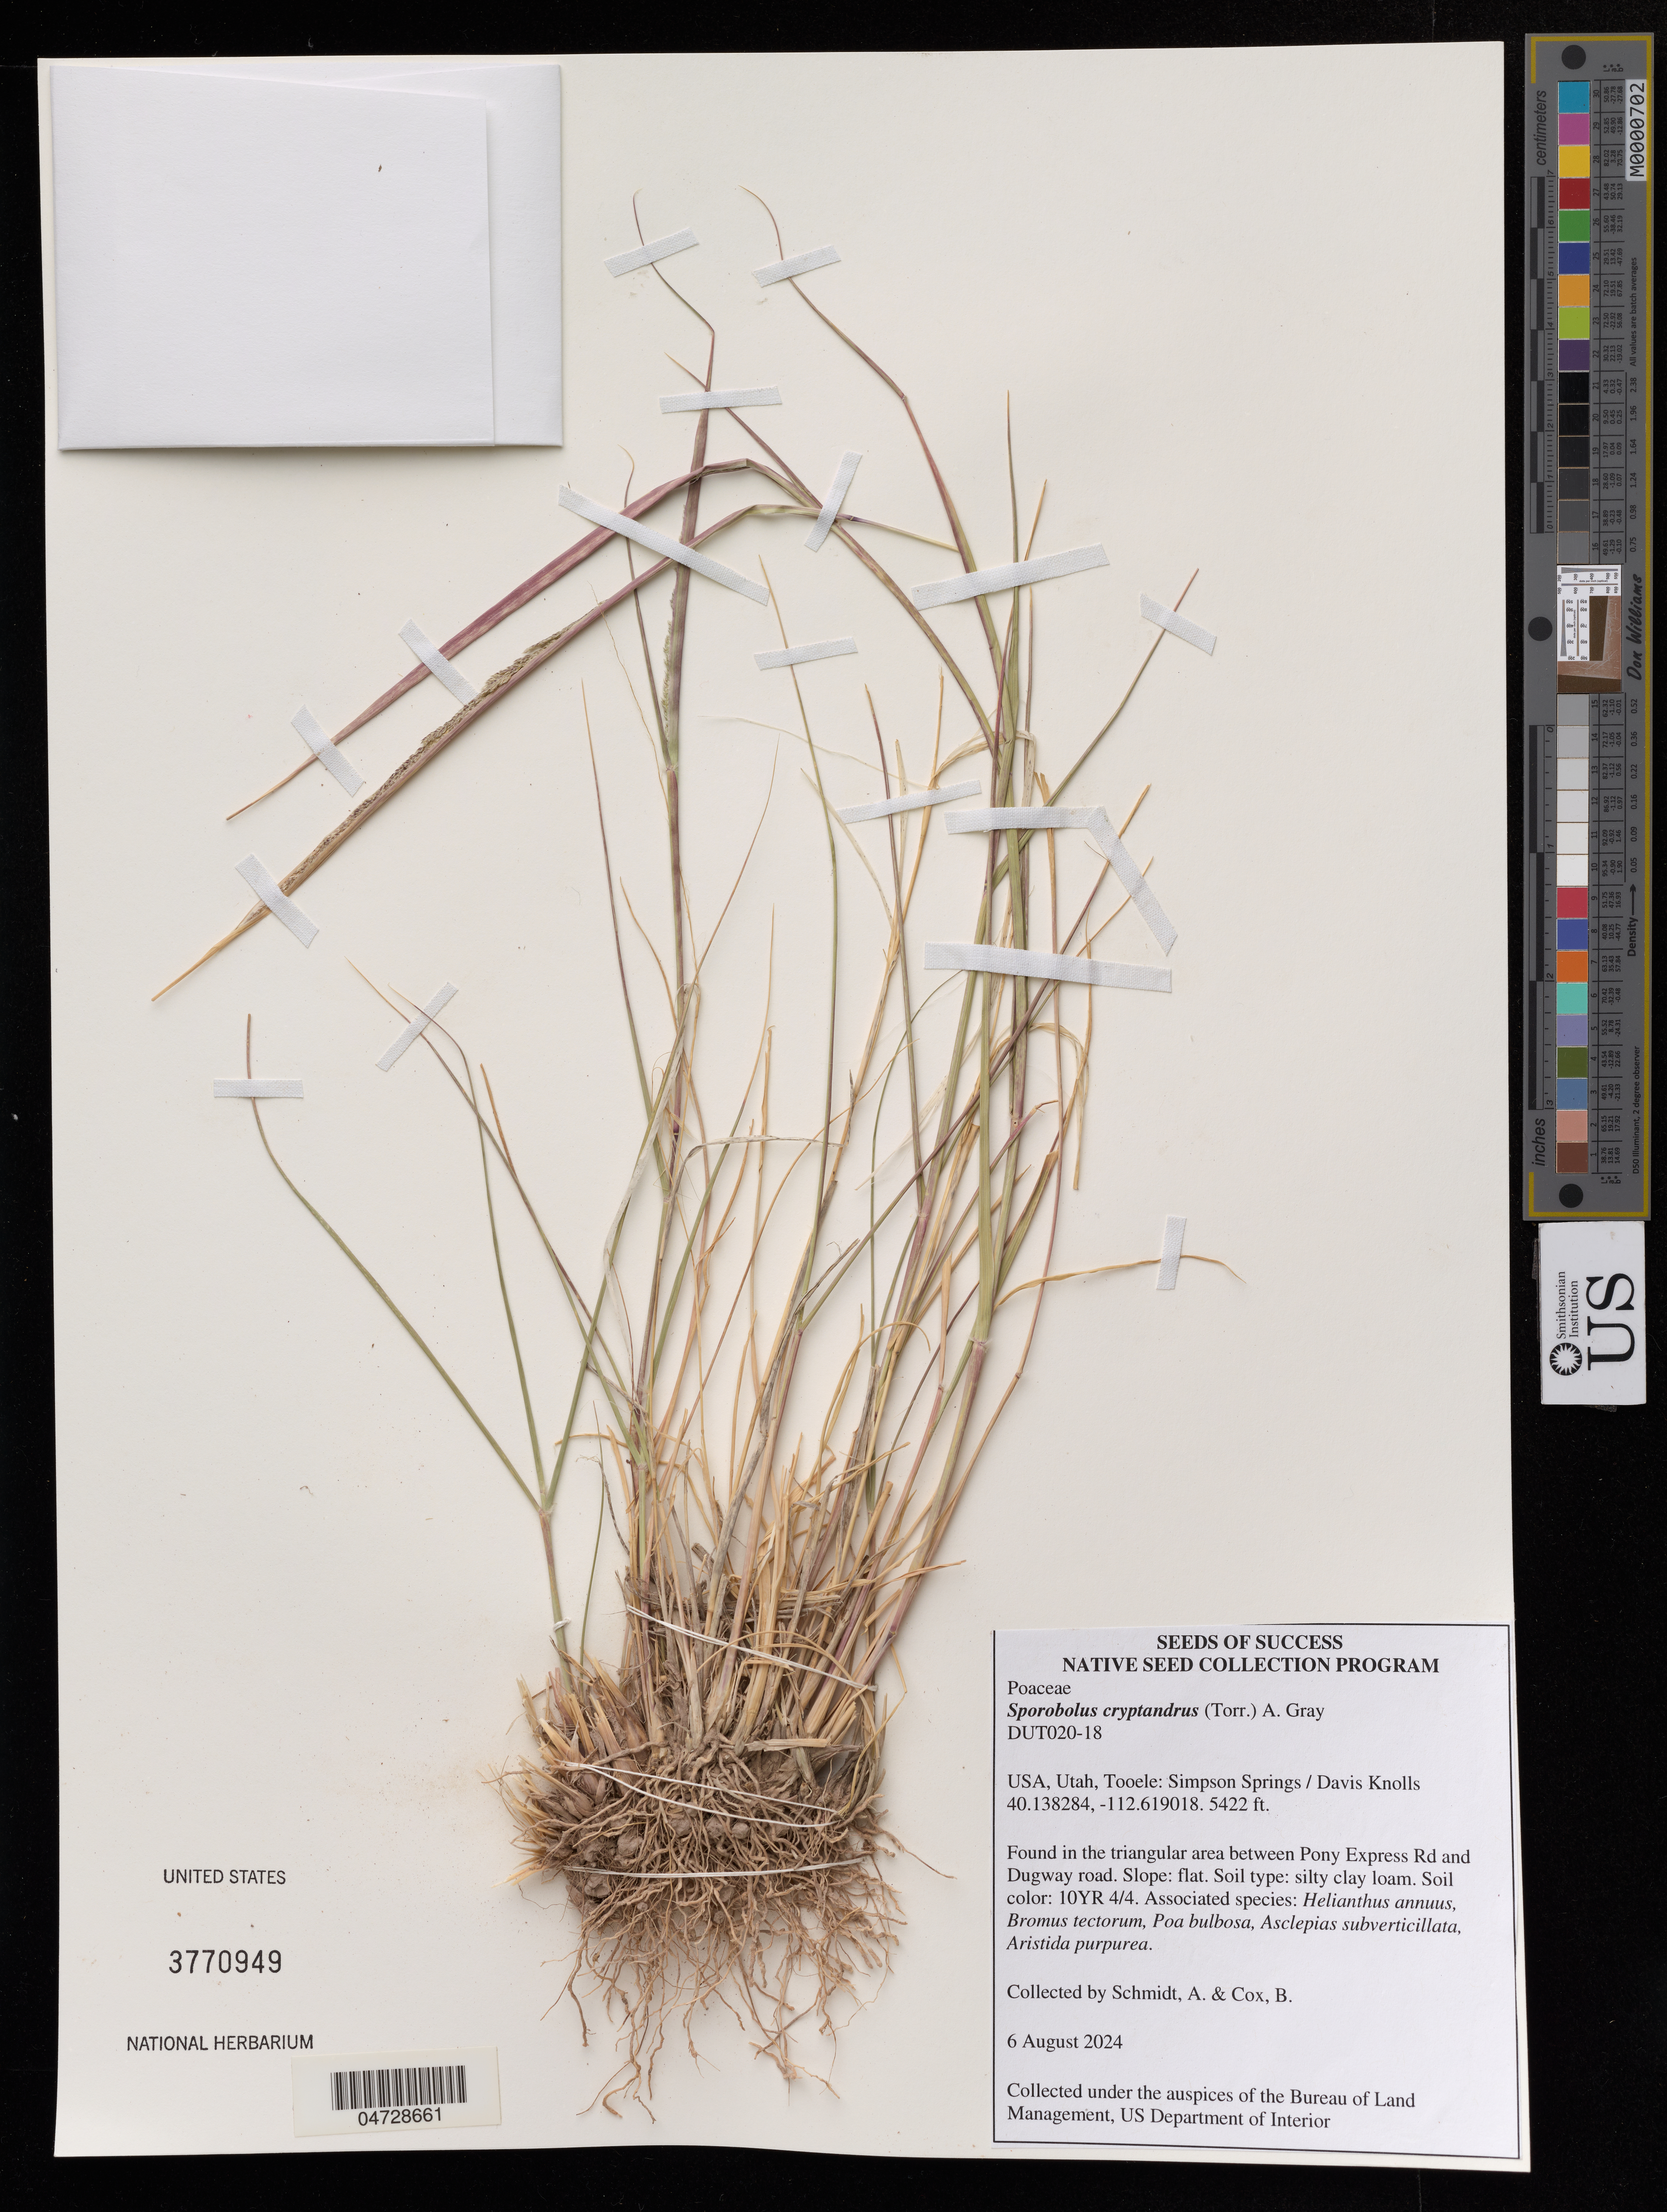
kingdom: Plantae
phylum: Tracheophyta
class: Liliopsida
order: Poales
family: Poaceae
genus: Sporobolus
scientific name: Sporobolus cryptandrus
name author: (Torr.) A. Gray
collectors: A. Schmidt & B. Cox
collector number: DUT020-18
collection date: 2024-08-06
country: United States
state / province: Utah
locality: Tooele: Simspon Springs/Davis Knolls.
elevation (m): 1653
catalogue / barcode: US 3770949